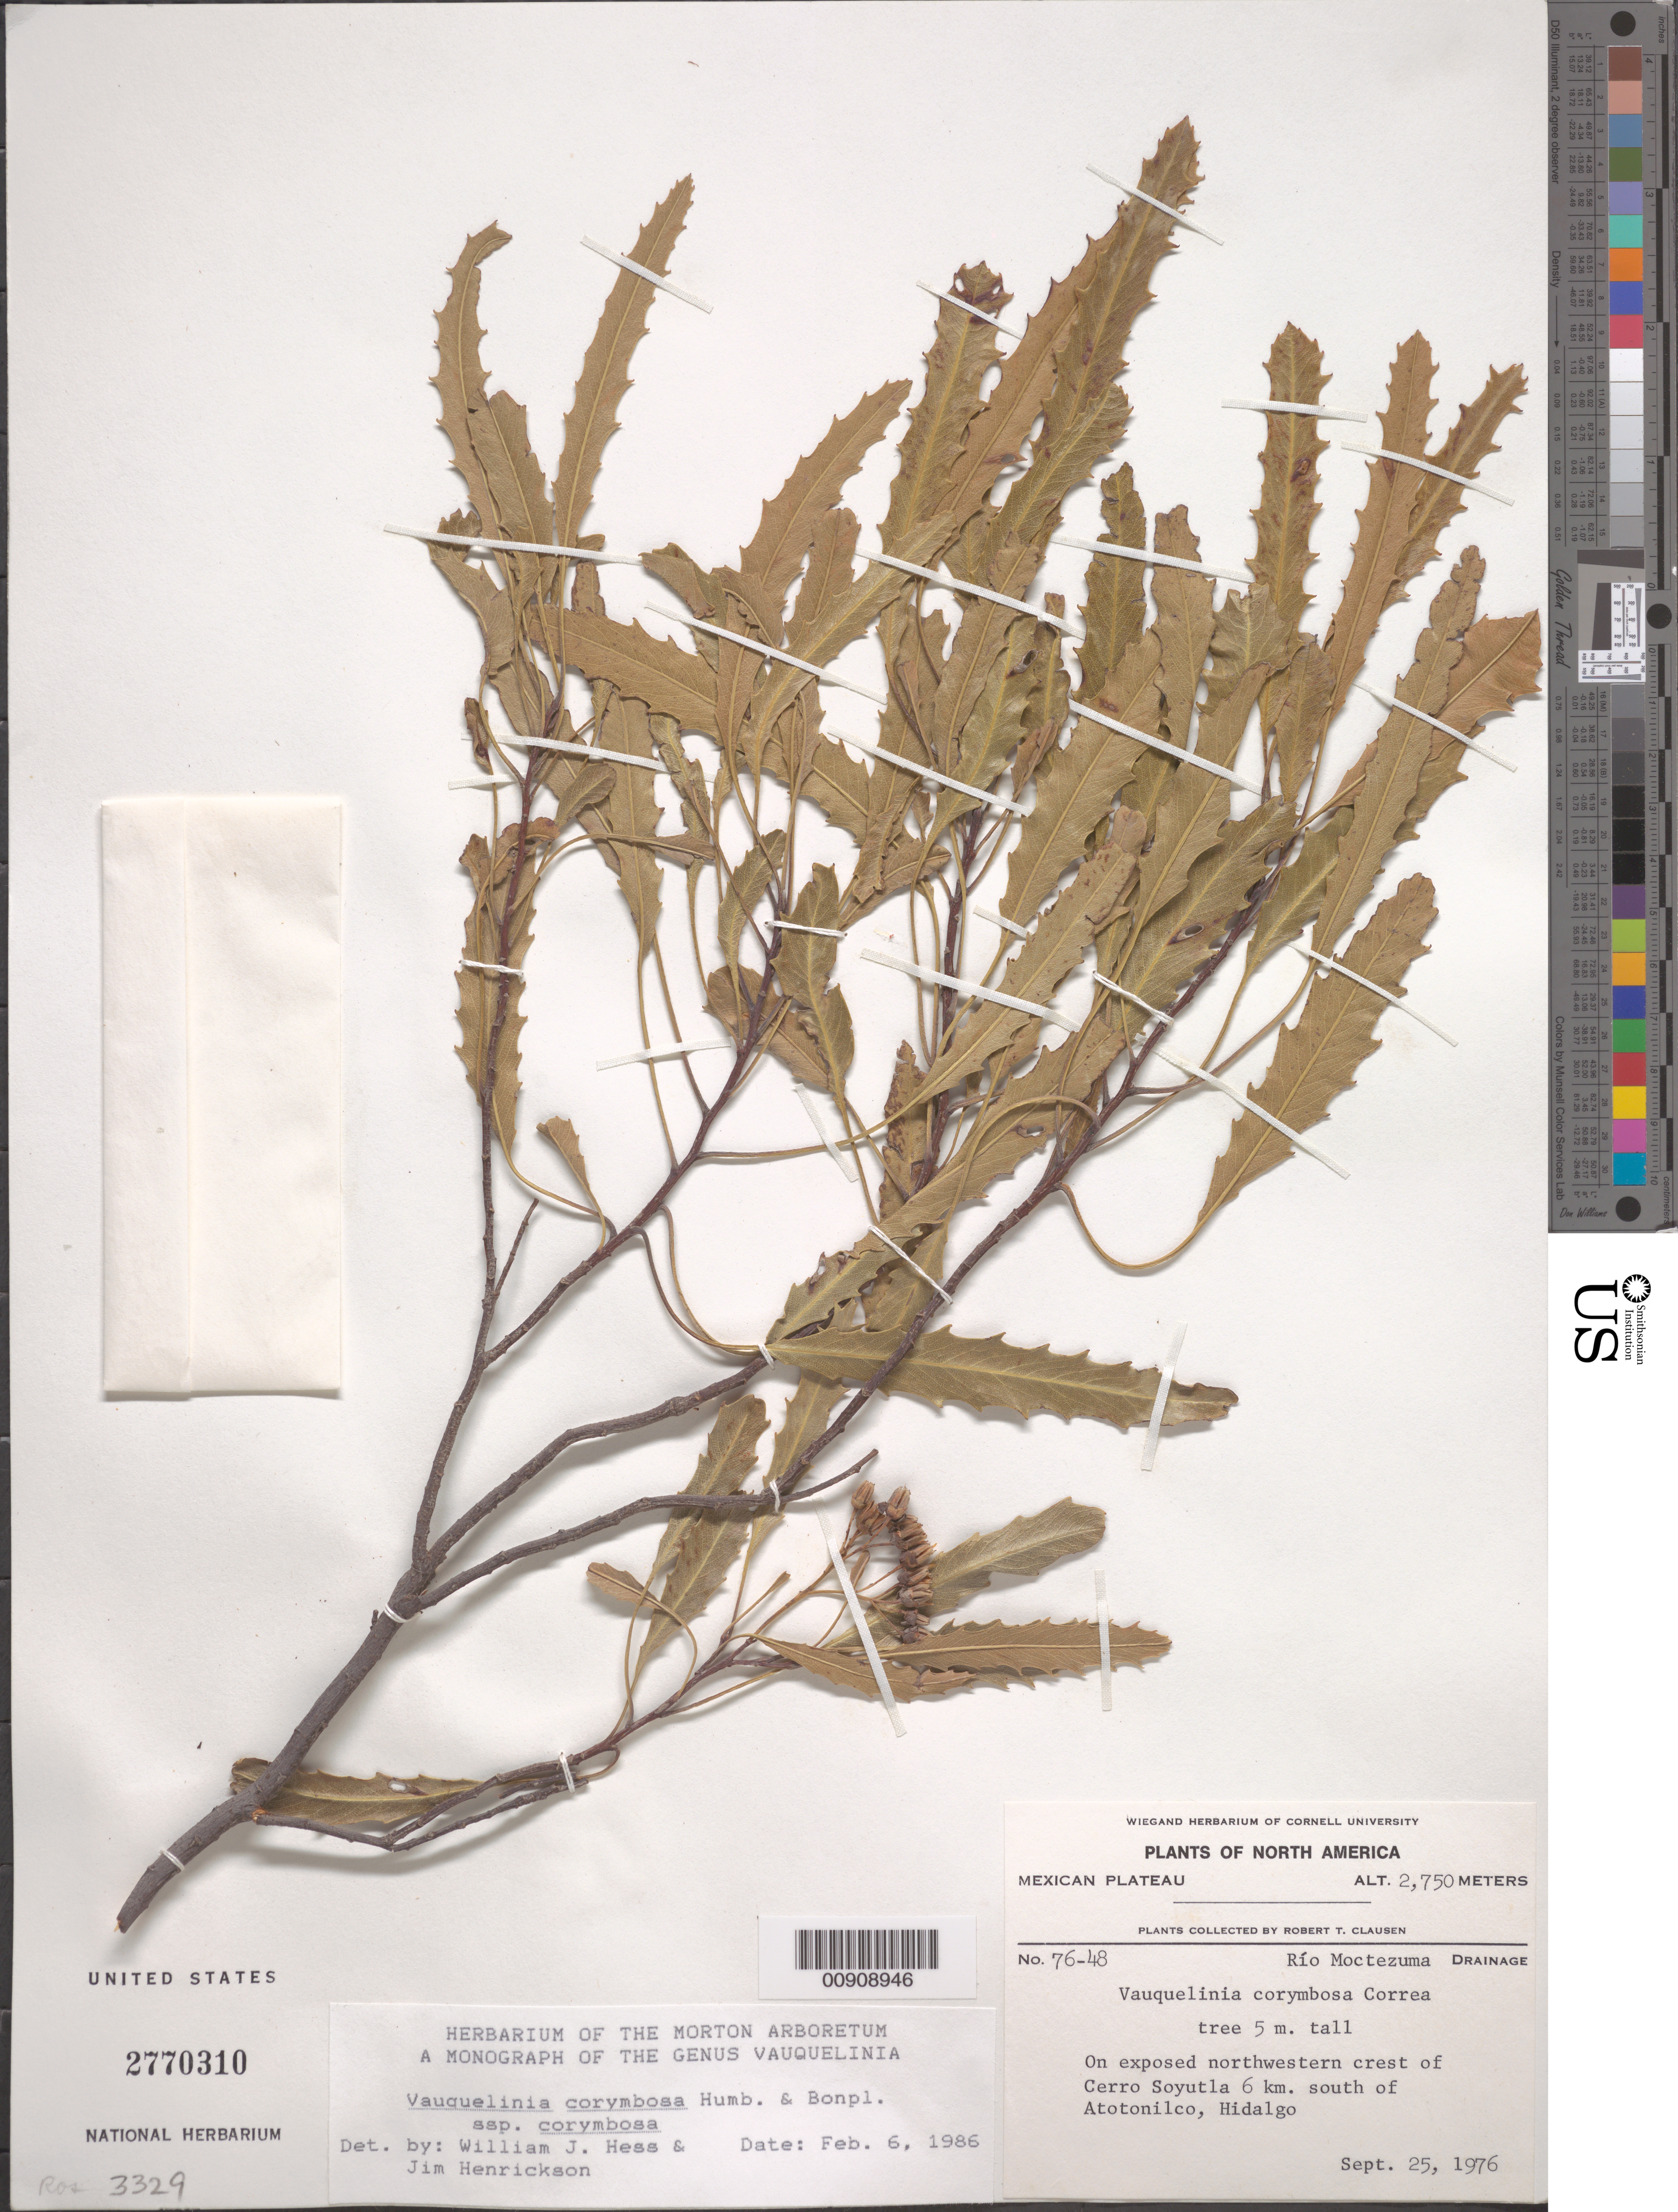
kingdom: Plantae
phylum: Tracheophyta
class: Magnoliopsida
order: Rosales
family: Rosaceae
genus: Vauquelinia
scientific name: Vauquelinia corymbosa subsp. saltilloensis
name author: W.J. Hess & Henrickson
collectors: R. T. Clausen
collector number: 76-48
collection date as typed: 25 Sep 1976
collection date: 1976-09-25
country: Mexico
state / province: Hidalgo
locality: On exposed northwestern crest of Cerro Soyutla, 6 km. south of Atotonilco, Hidalgo. Río Moctezuma Drainage.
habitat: On exposed northwestern crest of Cerro.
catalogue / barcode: US 2770310